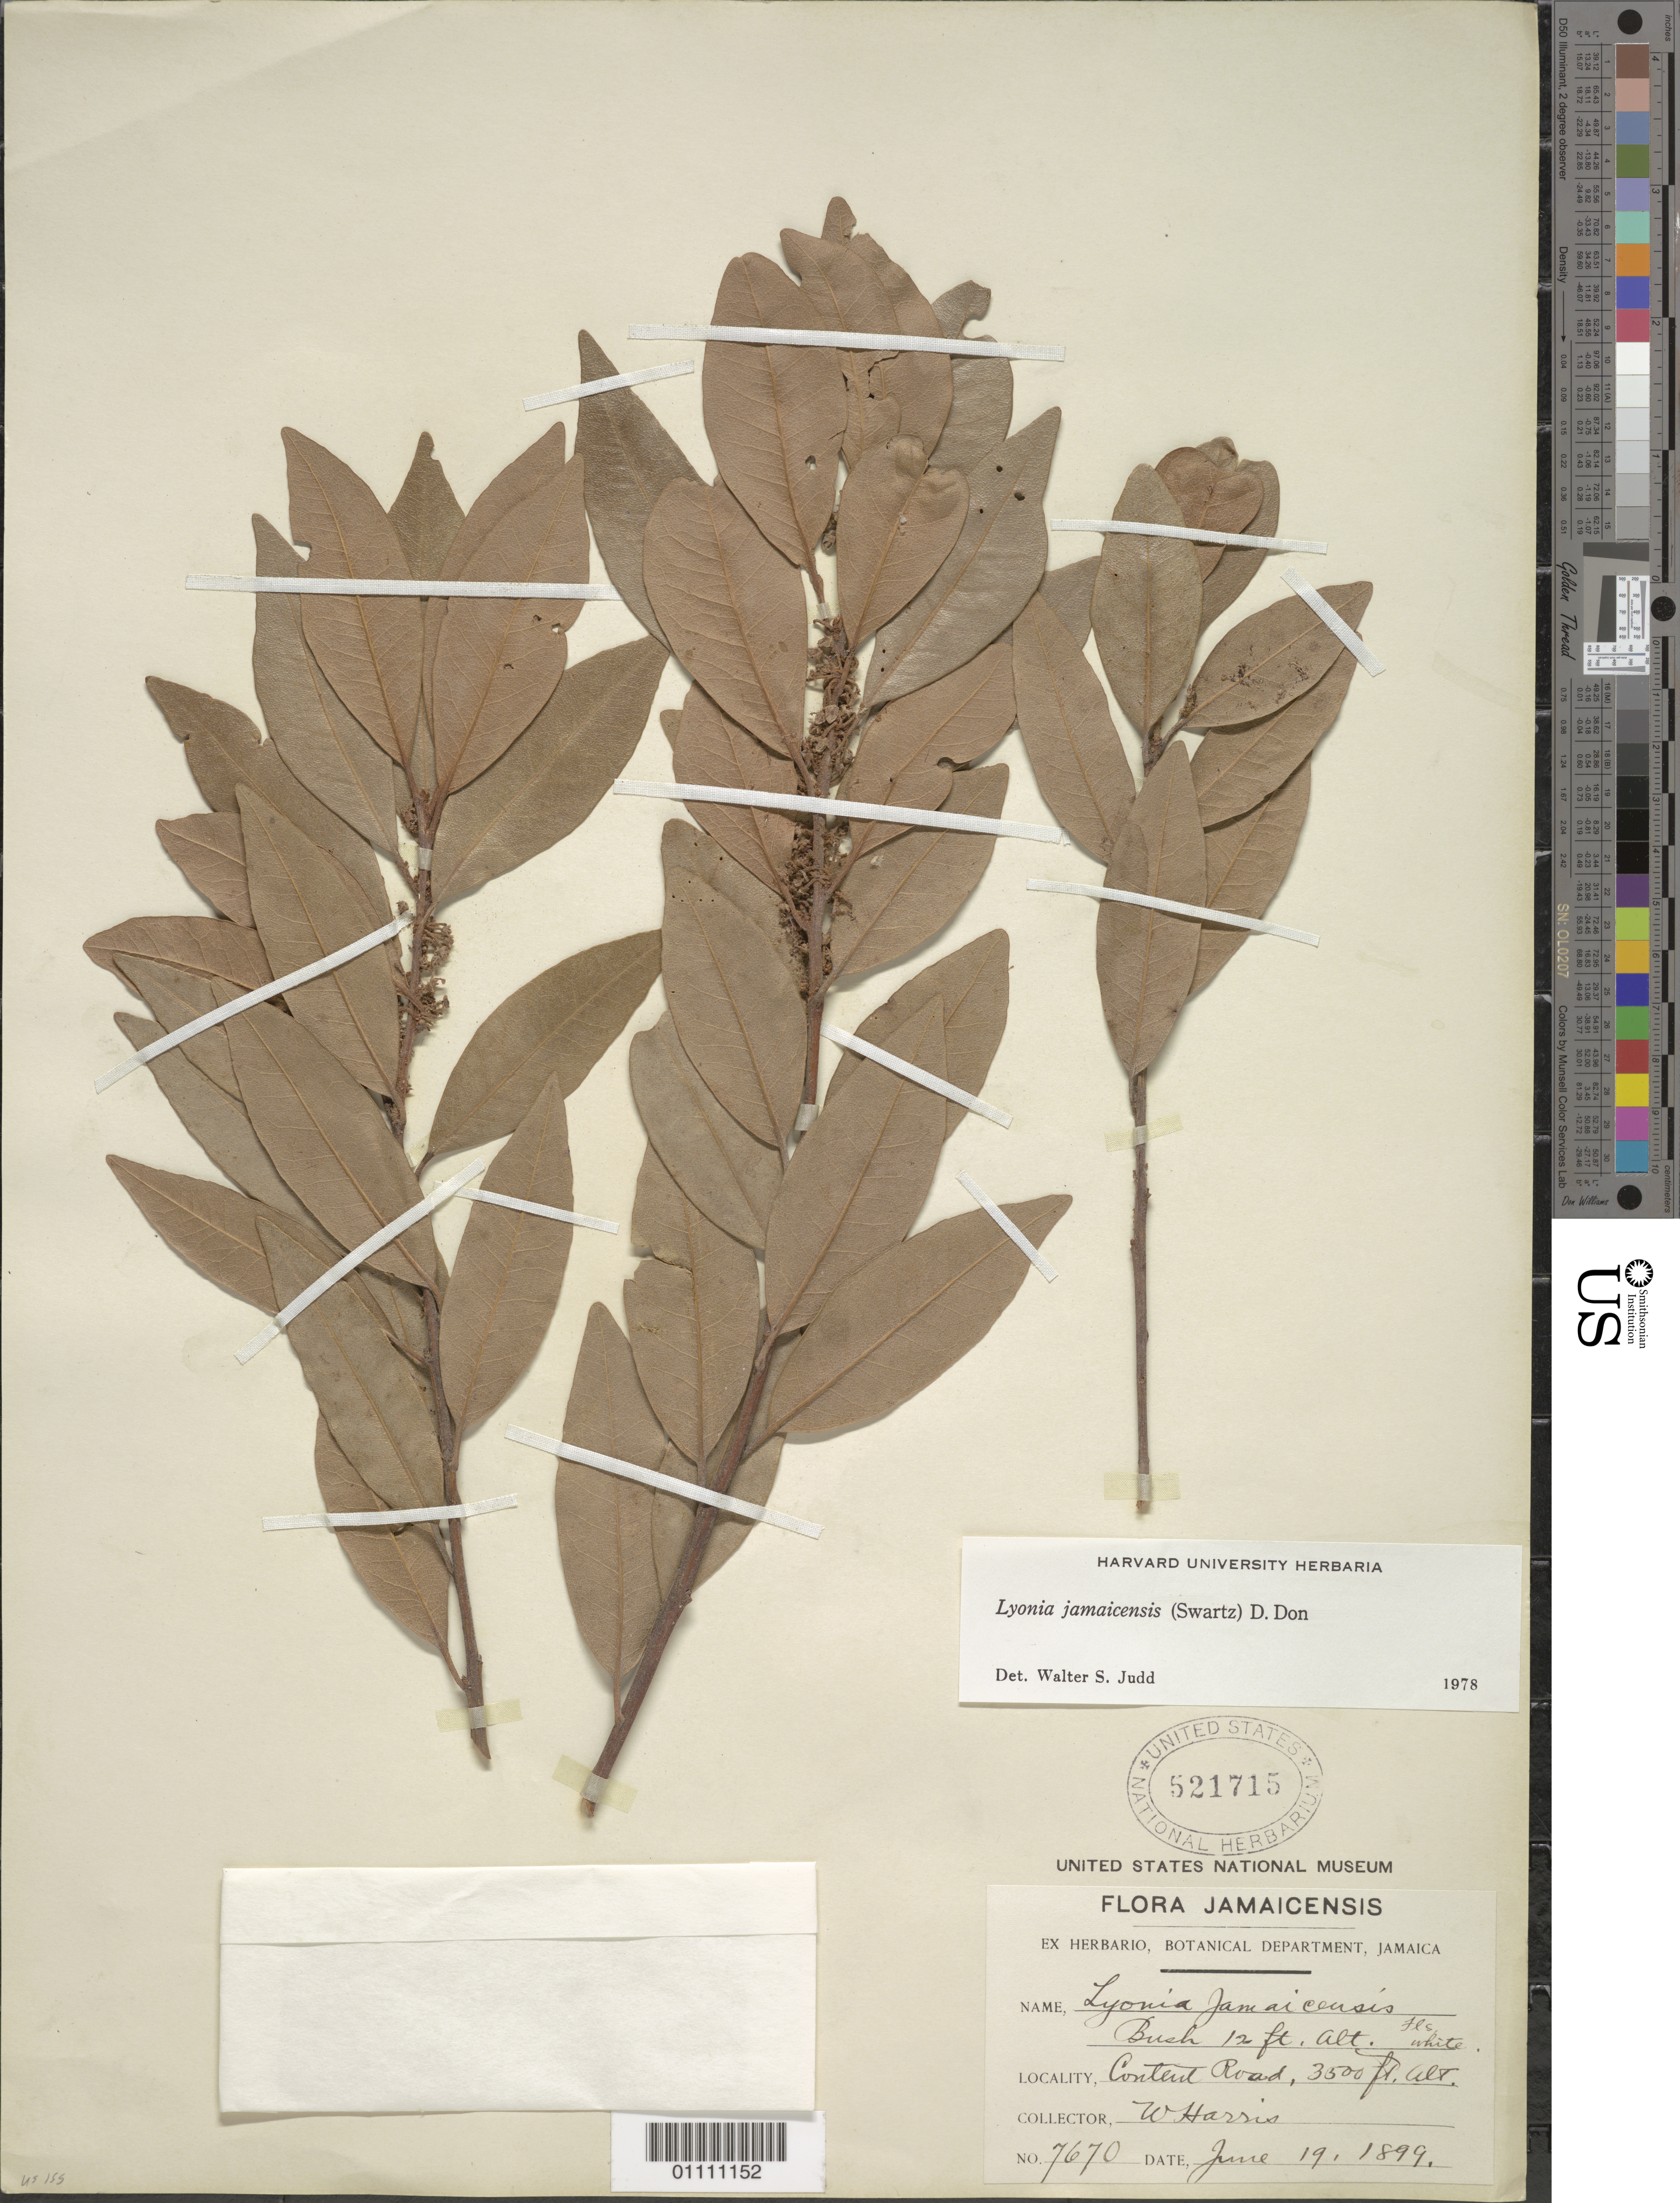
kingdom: Plantae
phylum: Tracheophyta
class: Magnoliopsida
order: Ericales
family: Ericaceae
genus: Lyonia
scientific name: Lyonia jamaicensis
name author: (Sw.) D. Don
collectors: W. Harris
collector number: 7670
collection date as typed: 19 Jun 1899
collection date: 1899-06-19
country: Jamaica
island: Jamaica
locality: Content Road.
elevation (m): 1067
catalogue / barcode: US 521715